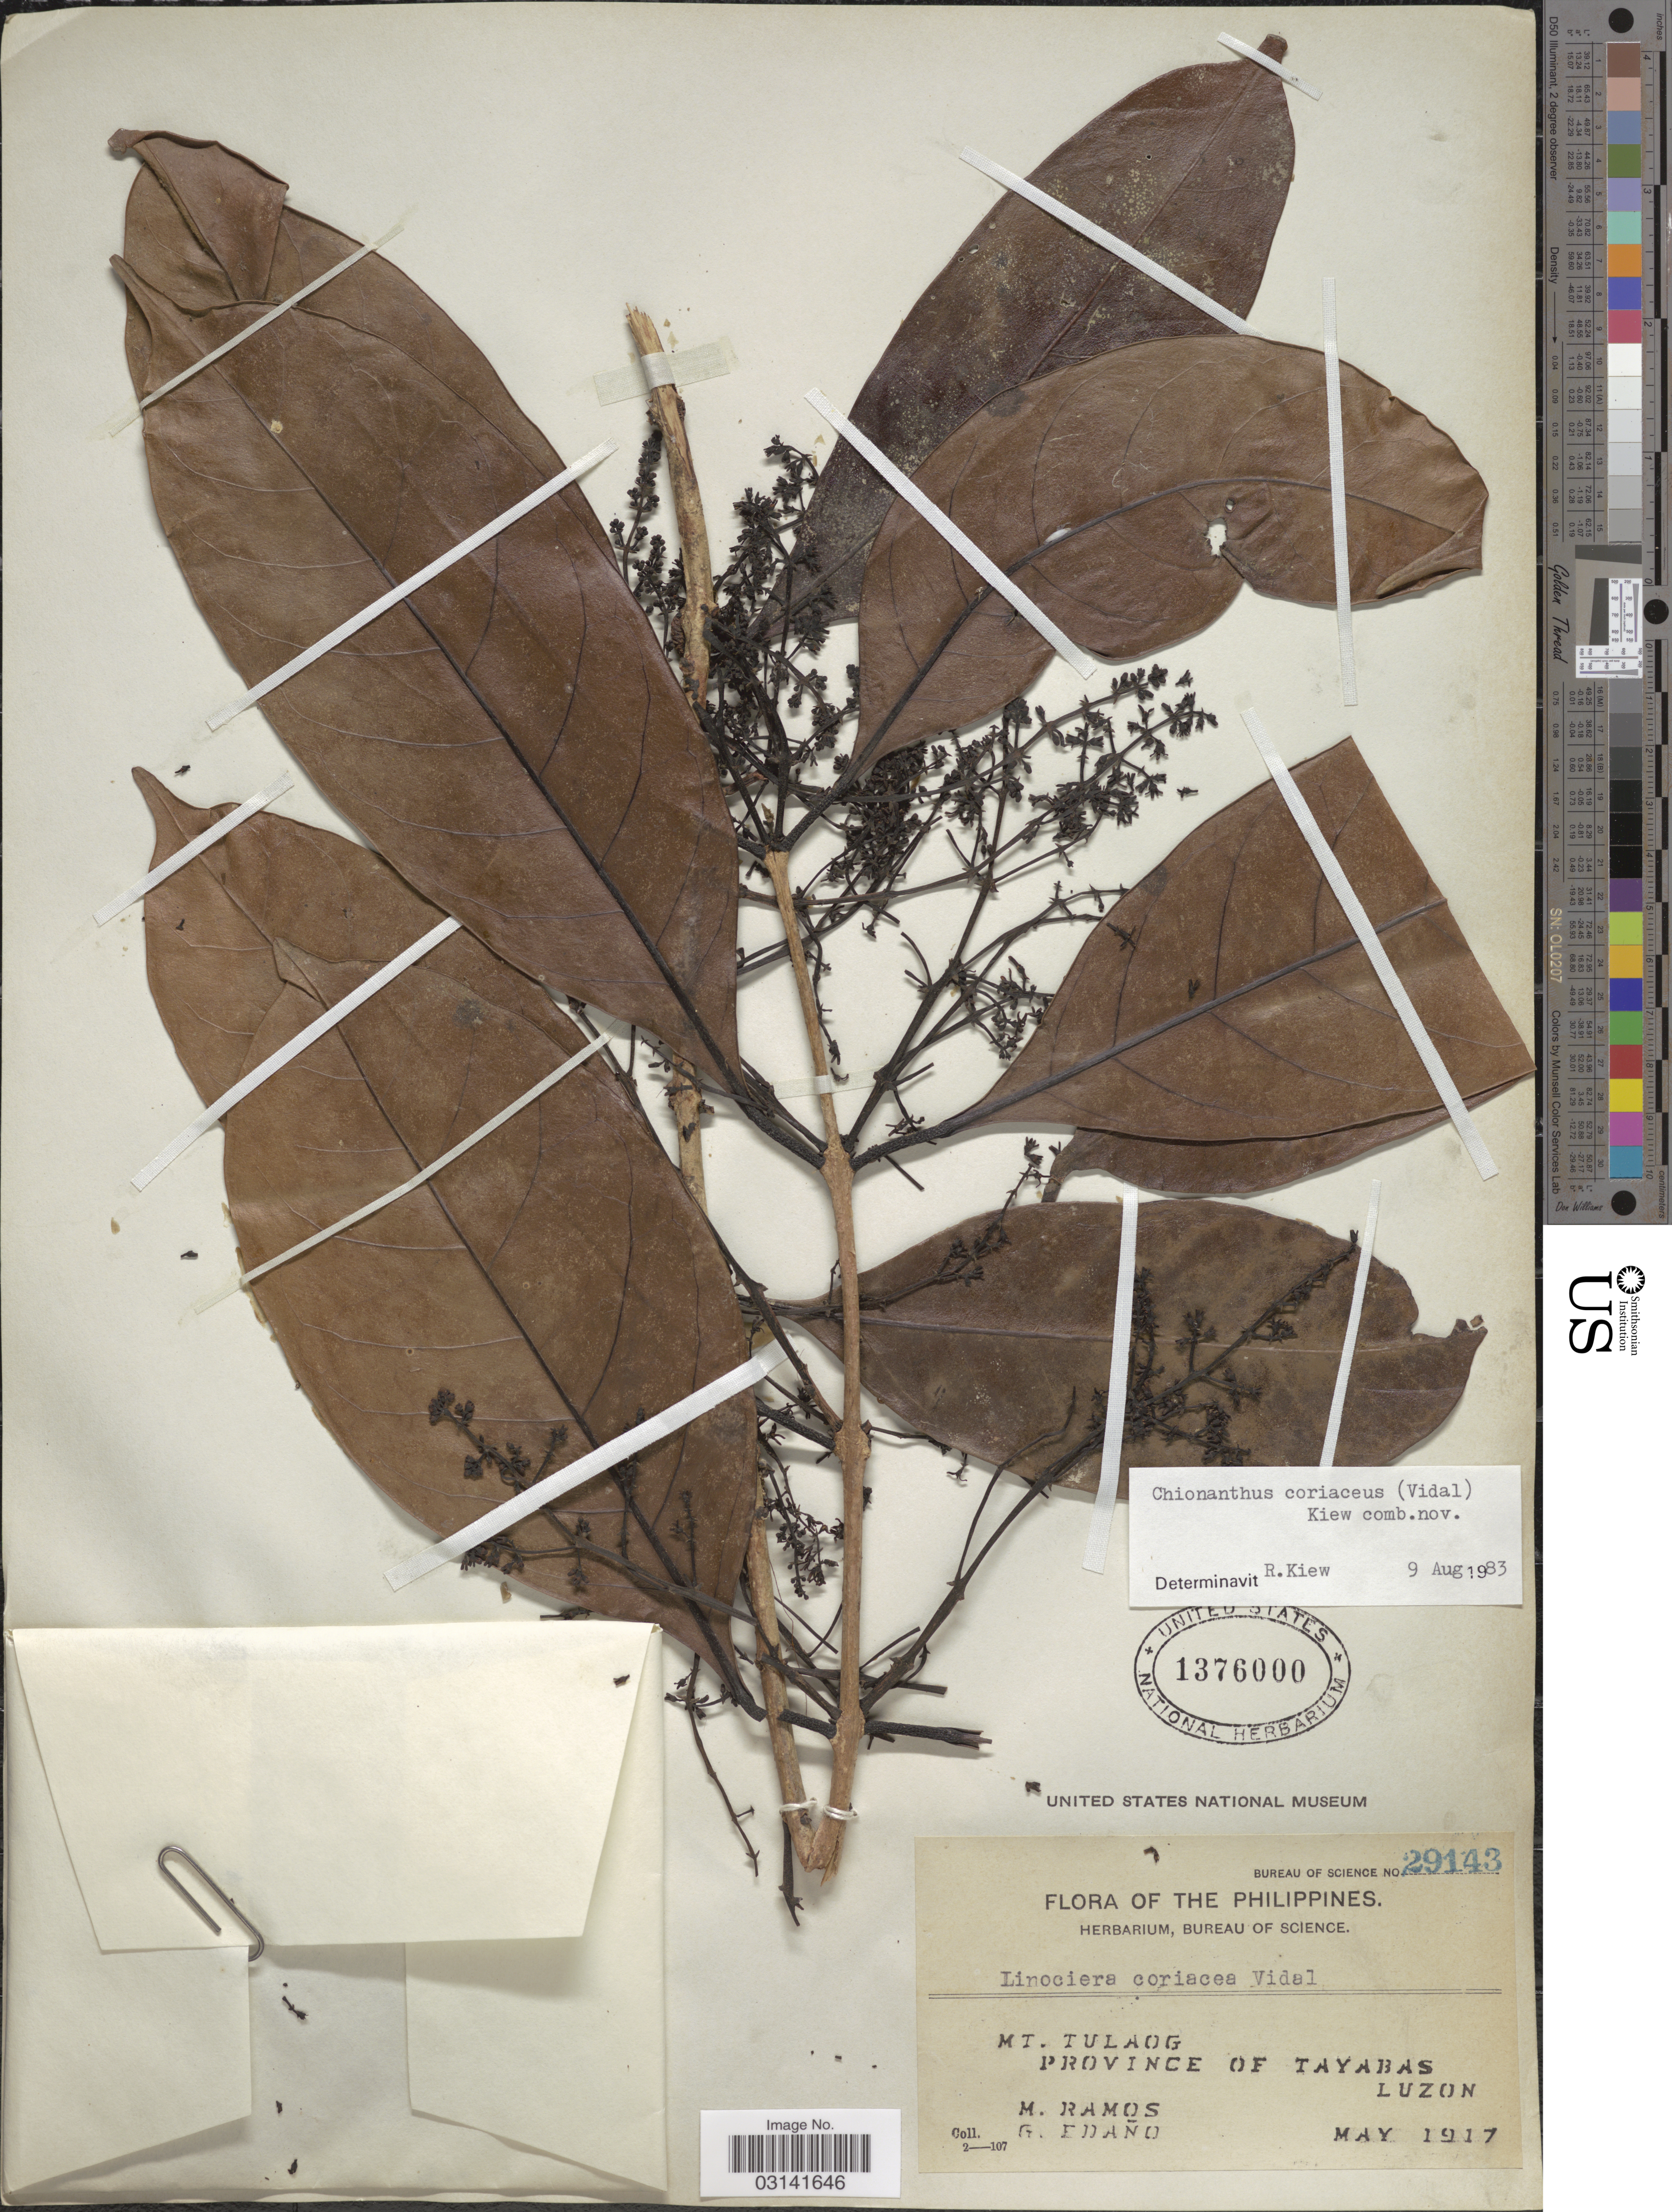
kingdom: Plantae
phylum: Tracheophyta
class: Magnoliopsida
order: Lamiales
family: Oleaceae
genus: Chionanthus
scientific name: Chionanthus coriaceus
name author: (S. Vidal) Y.P. Yang & S.Y. Lu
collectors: M. Ramos & G. Edaño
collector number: Bureau of Science 29143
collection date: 1917-05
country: Philippines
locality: Mt. Tulaog. Province of Tayabas. Luzon.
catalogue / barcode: US 1376000